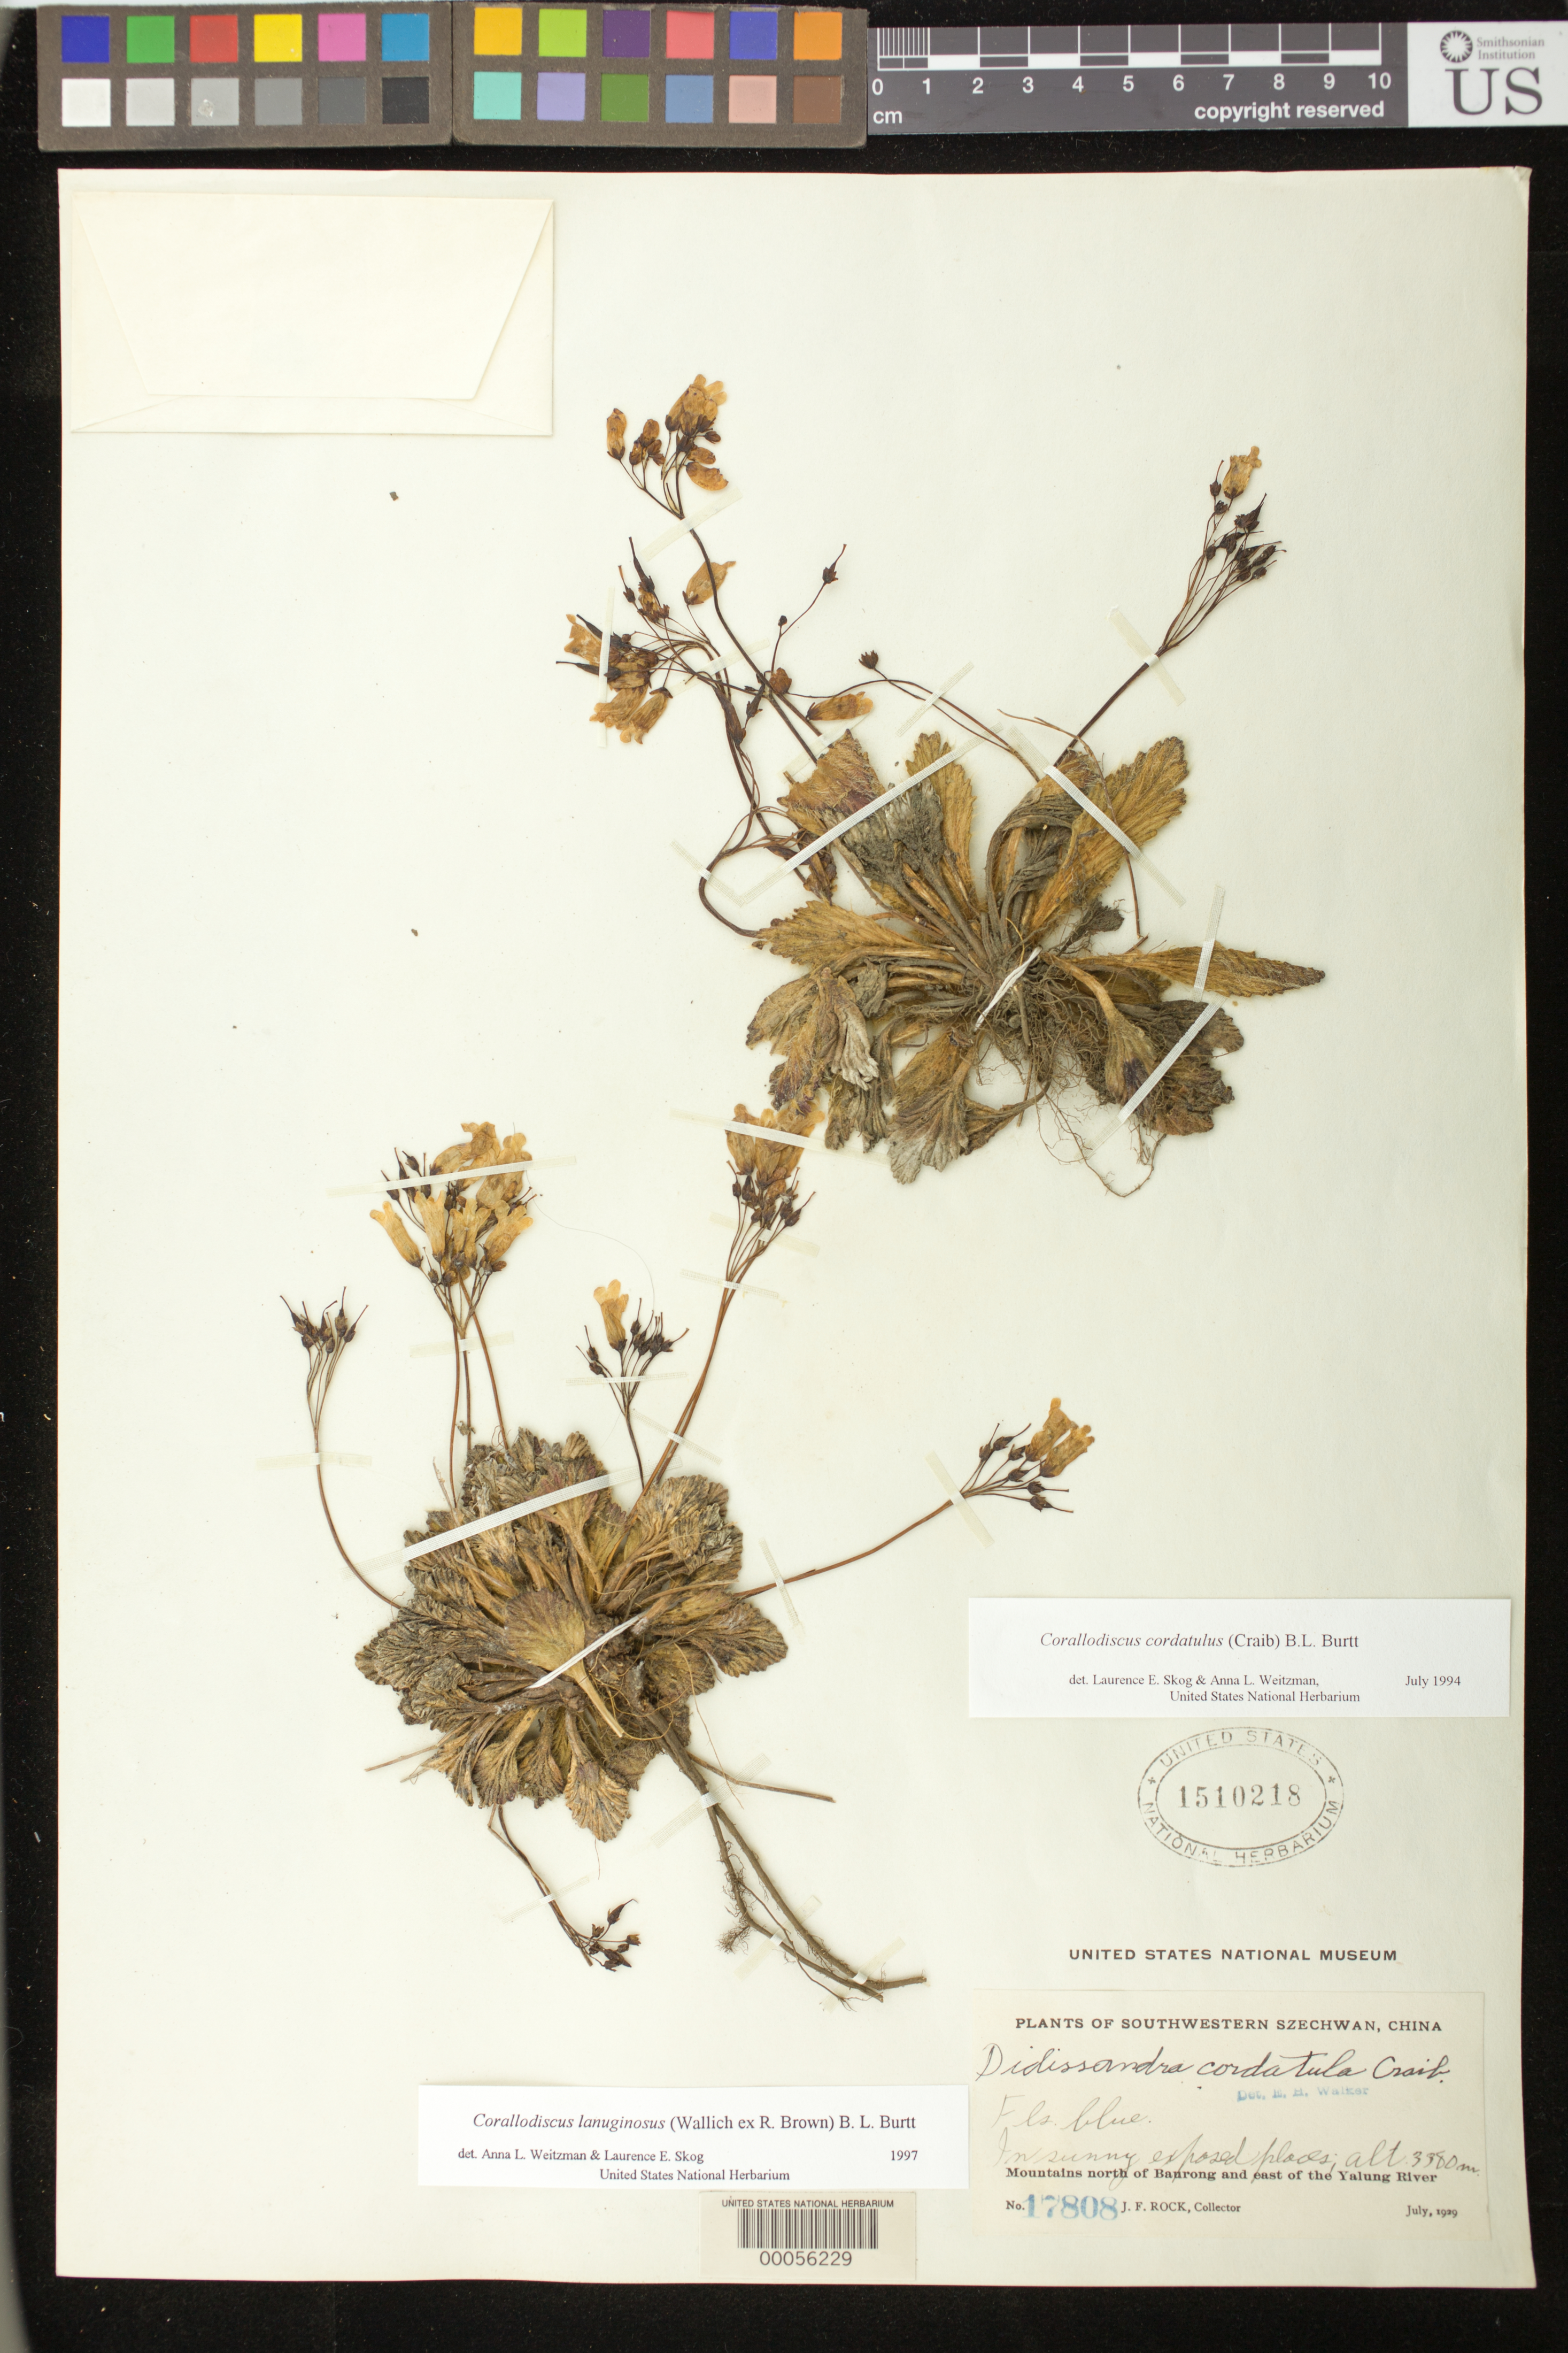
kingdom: Plantae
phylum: Tracheophyta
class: Magnoliopsida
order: Lamiales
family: Gesneriaceae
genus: Corallodiscus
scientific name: Corallodiscus cordatulus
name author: (Craib) B.L. Burtt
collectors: J. F. Rock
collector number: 17808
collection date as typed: Jul 1929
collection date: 1929-07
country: China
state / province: Sichuan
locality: Mountains n of baurong and e of the yaiung river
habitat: Sunny exposed places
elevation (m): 3850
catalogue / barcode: US 1510218